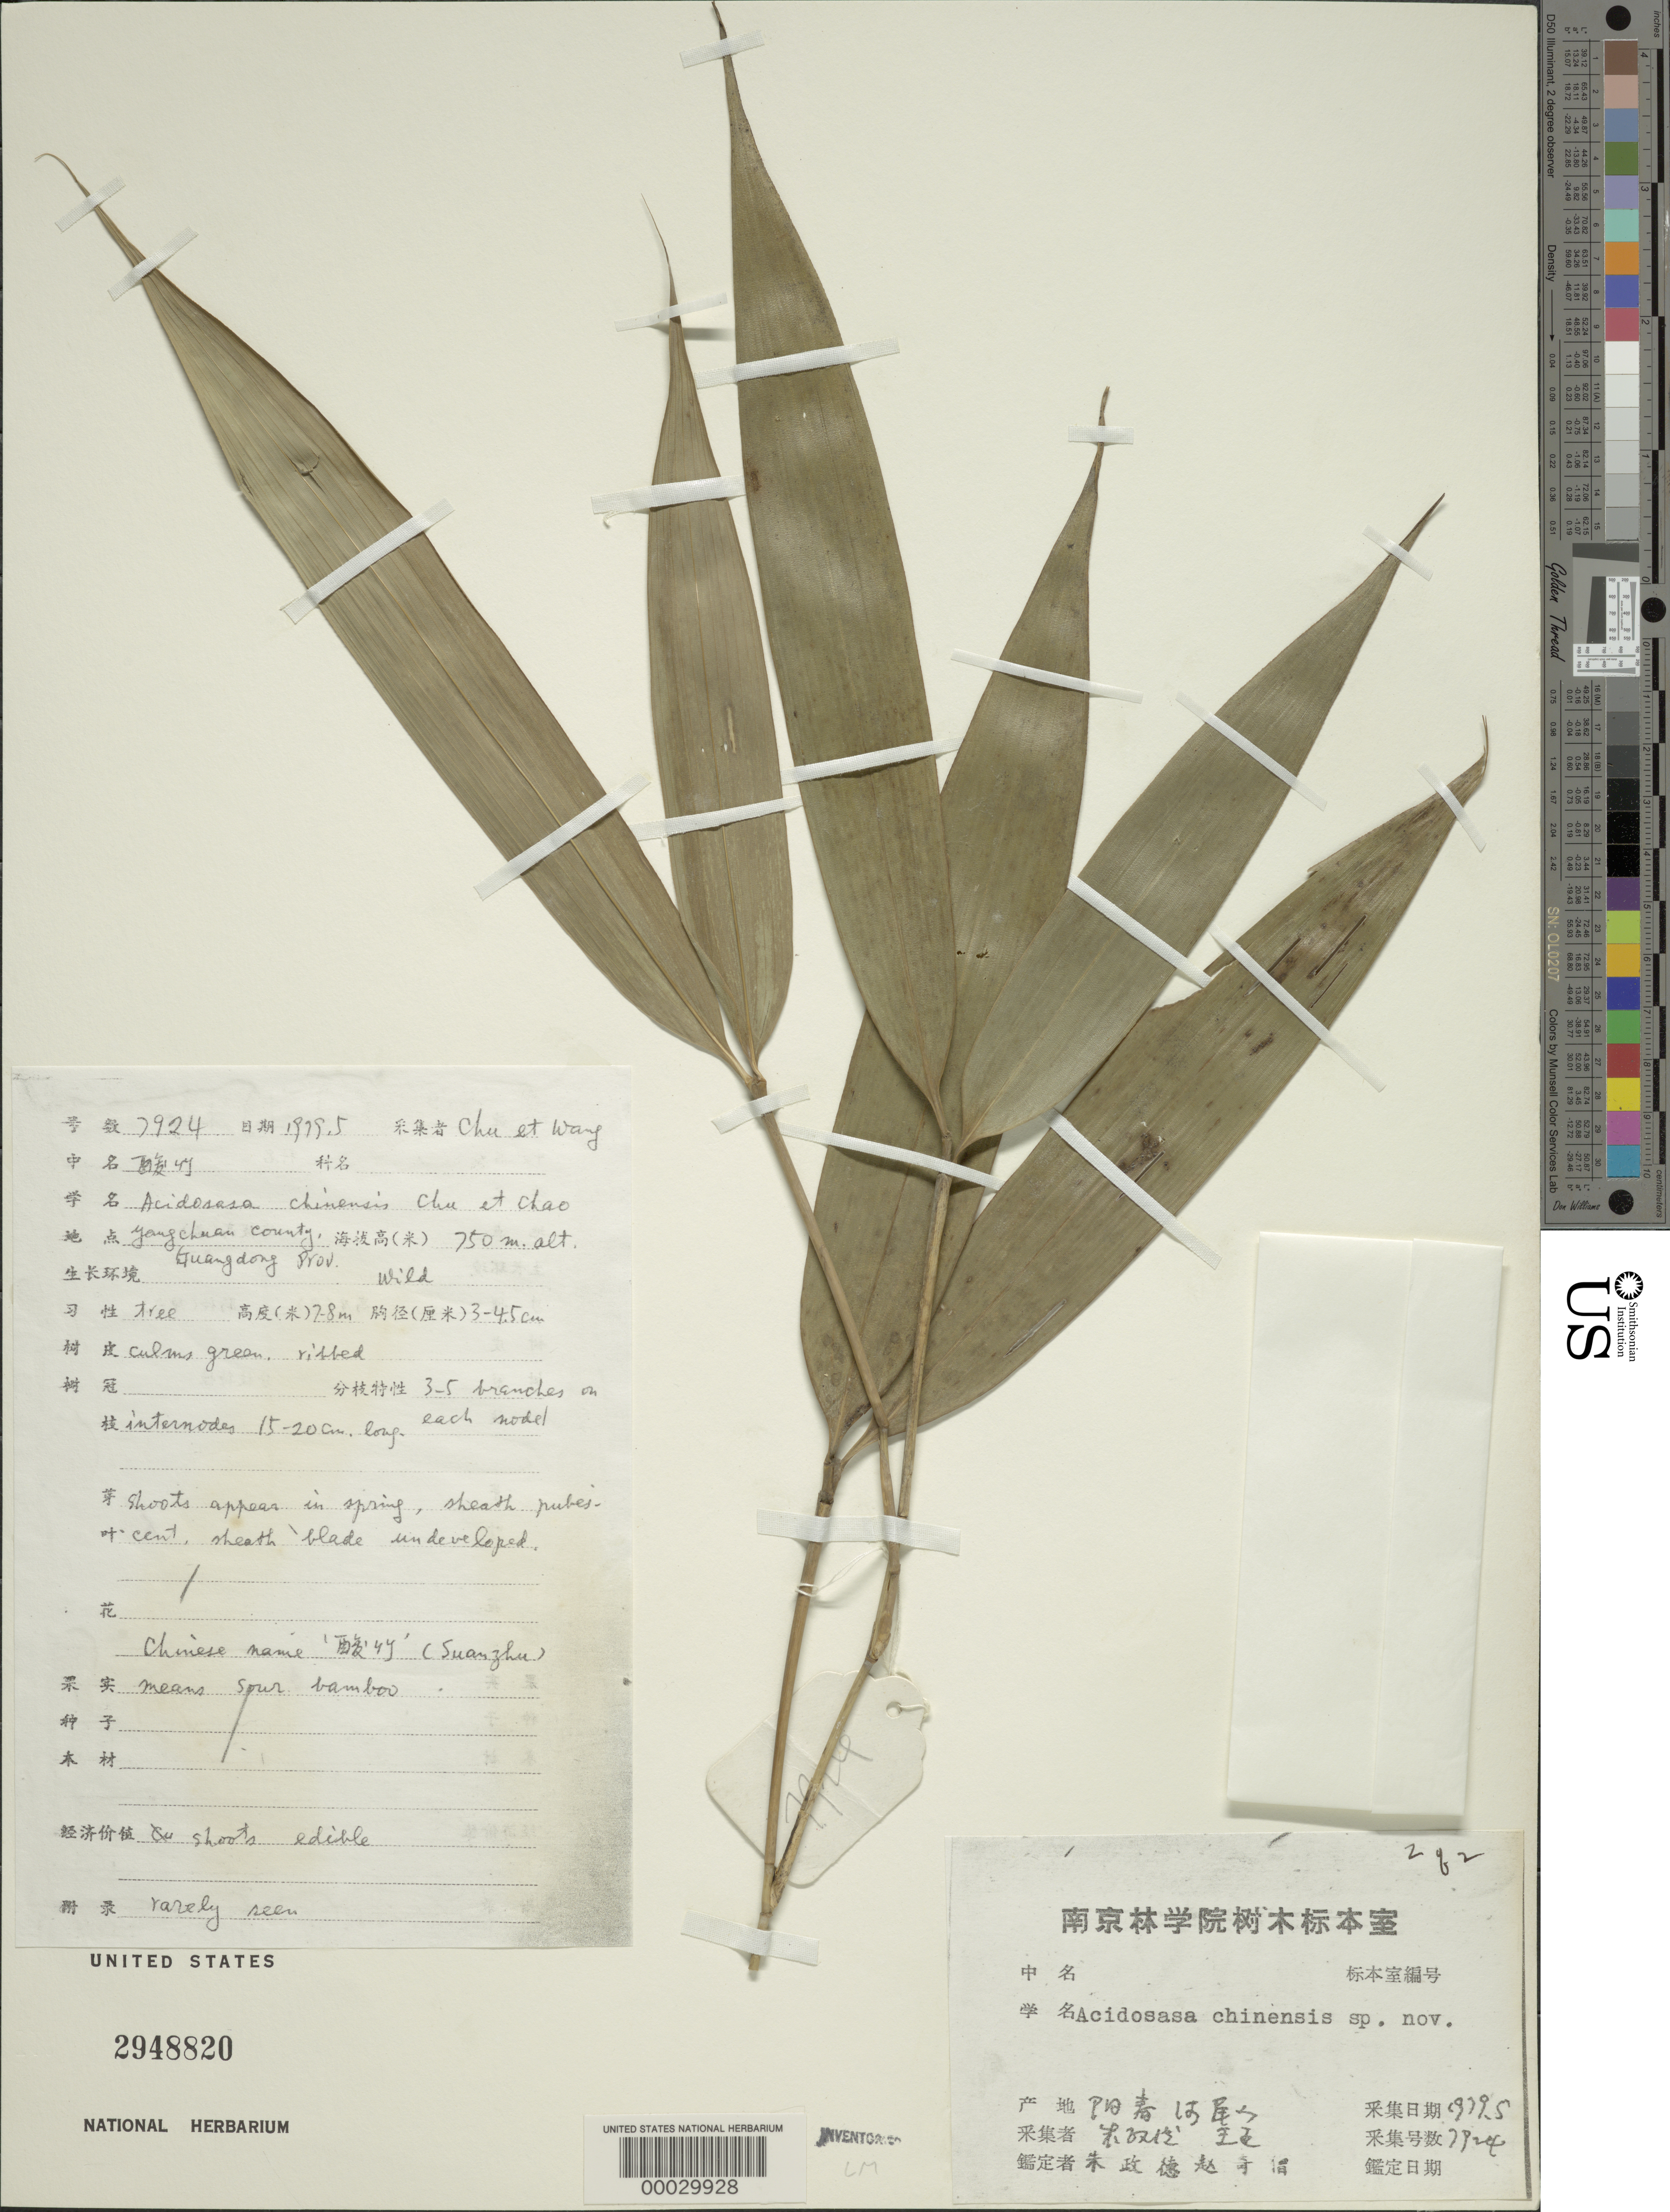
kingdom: Plantae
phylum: Tracheophyta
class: Liliopsida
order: Poales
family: Poaceae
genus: Acidosasa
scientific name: Acidosasa chinensis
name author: C.D. Chu & C.S. Chao ex Keng f.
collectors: C. Wang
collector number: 7924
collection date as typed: May 1979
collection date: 1979-05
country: China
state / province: Guangdong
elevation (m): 750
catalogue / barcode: US 2948820